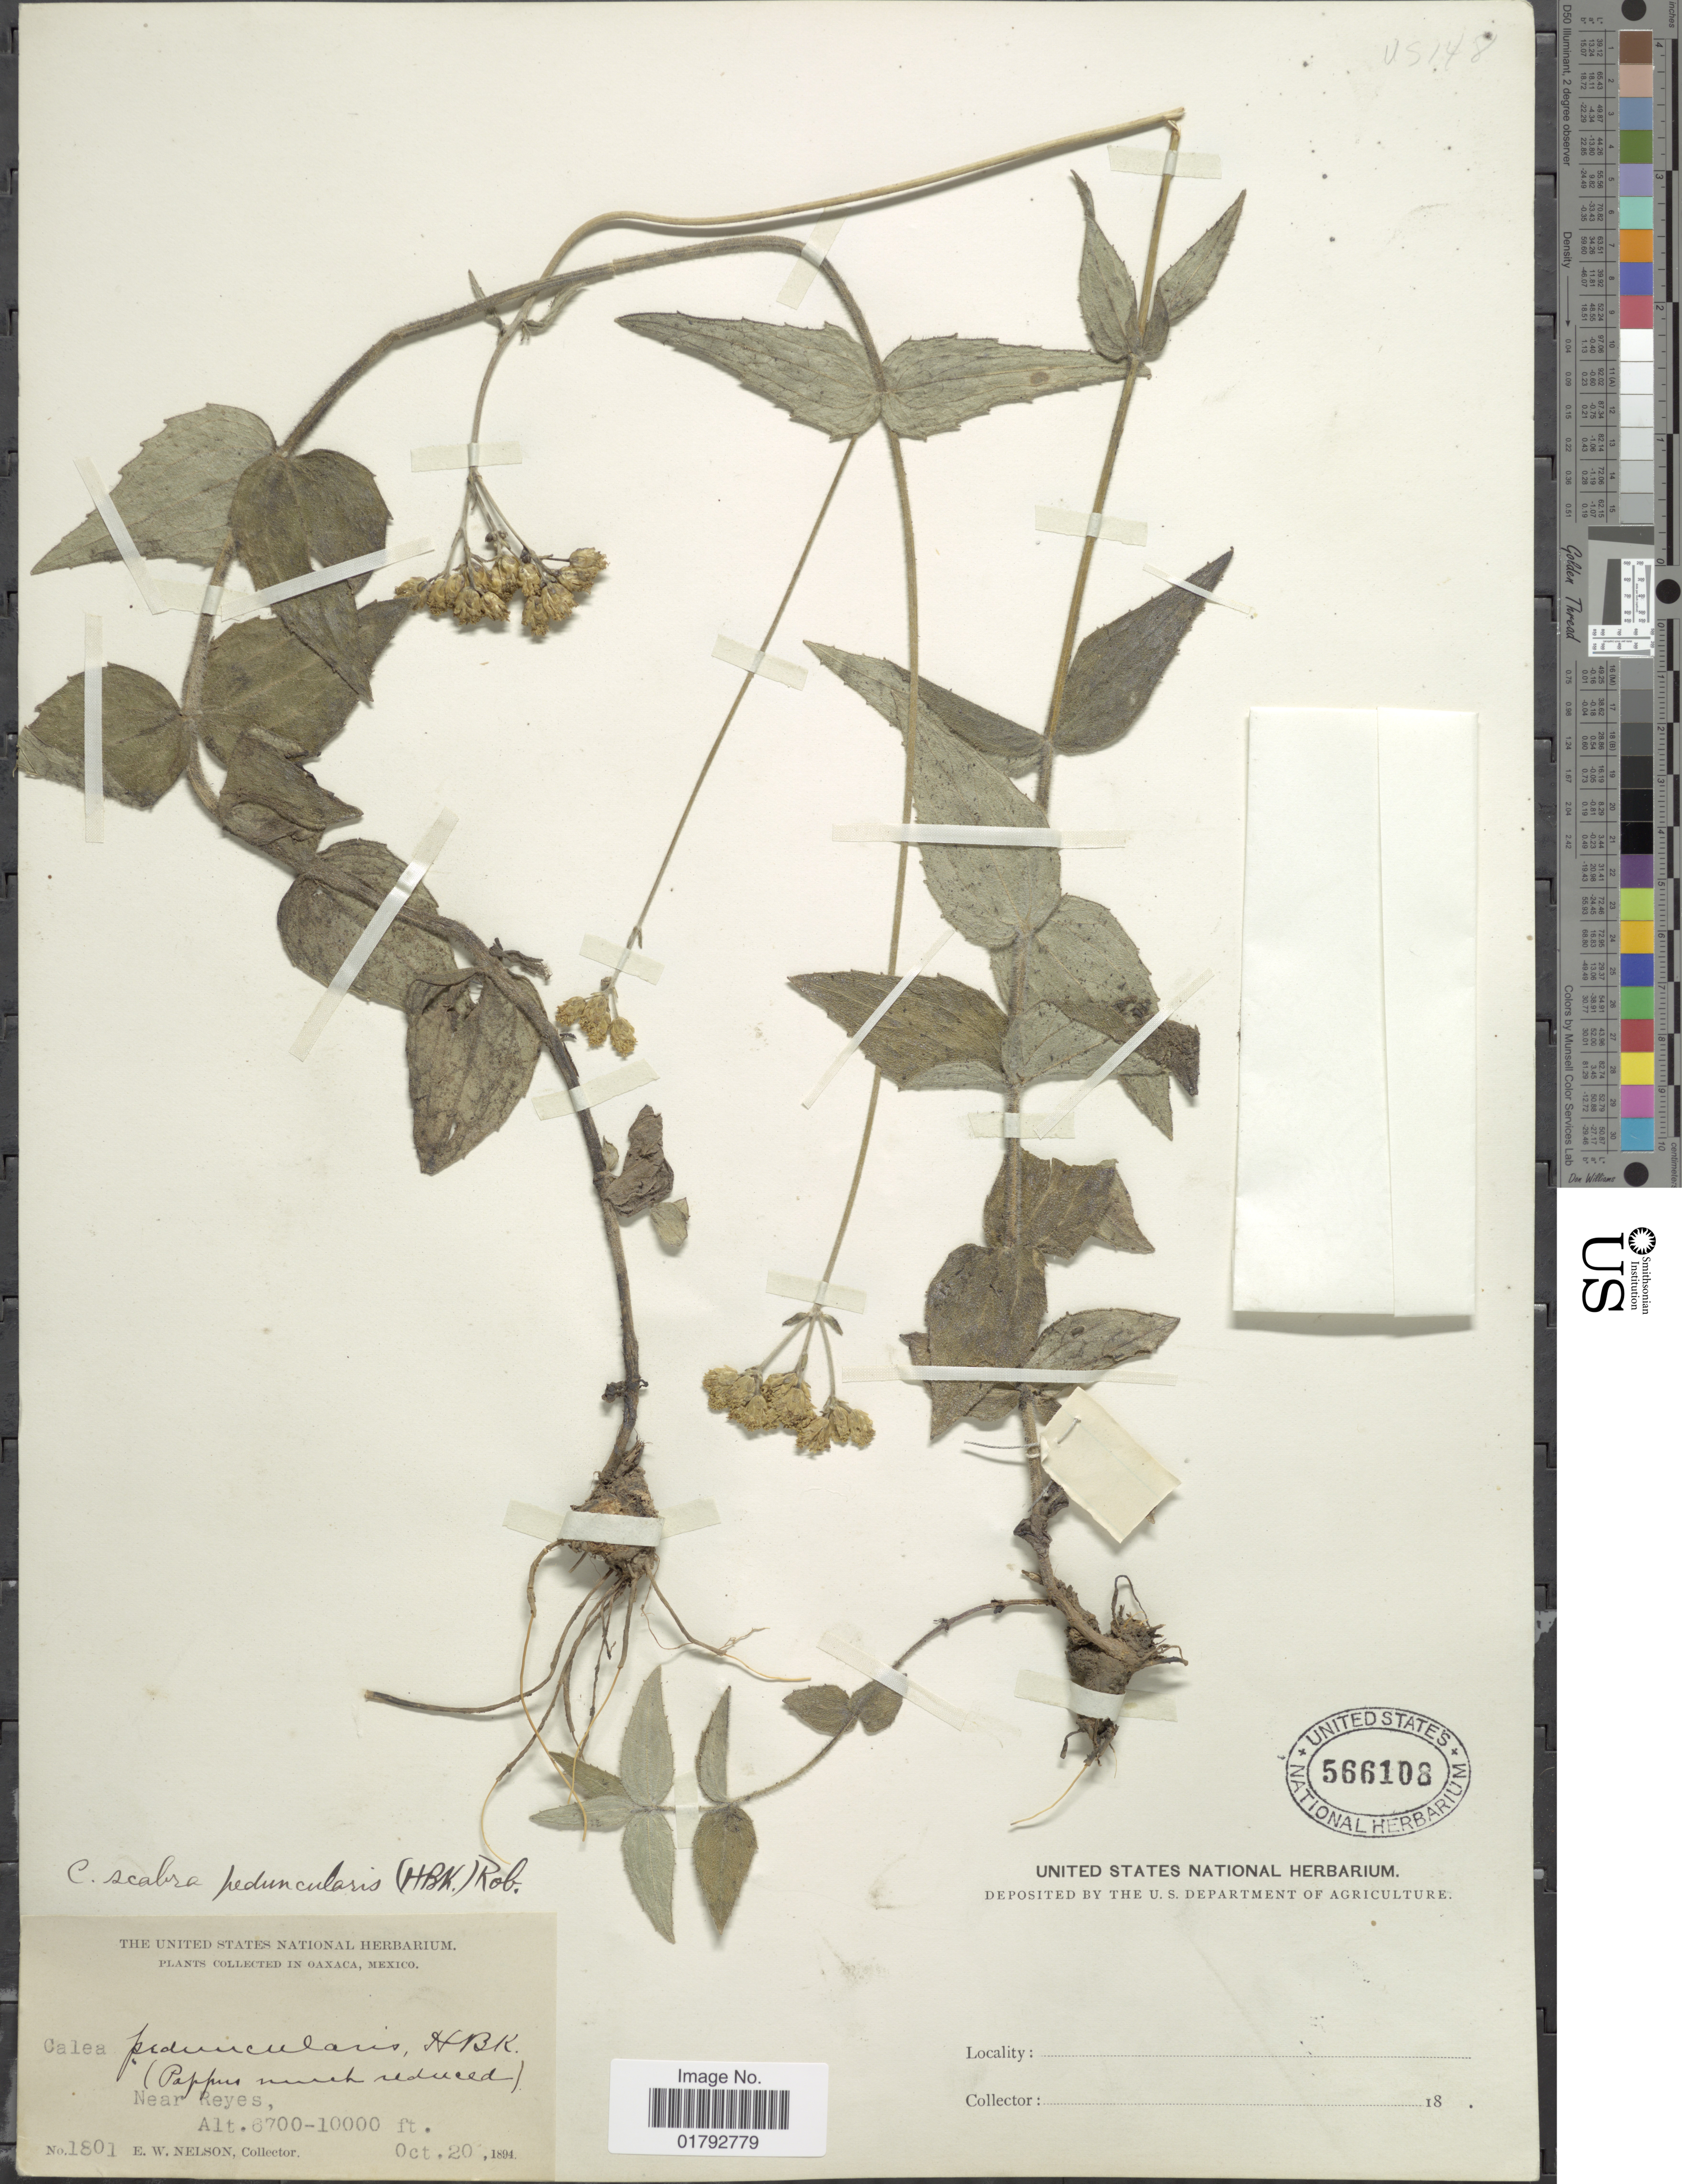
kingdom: Plantae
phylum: Tracheophyta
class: Magnoliopsida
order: Asterales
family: Asteraceae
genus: Alloispermum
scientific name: Alloispermum scabrum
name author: (Lag.) H. Rob.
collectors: E. W. Nelson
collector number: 1801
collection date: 1894-10-20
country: Mexico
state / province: Oaxaca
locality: Oaxaca, Mexico, Near Reyes.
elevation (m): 2652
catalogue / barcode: US 566108